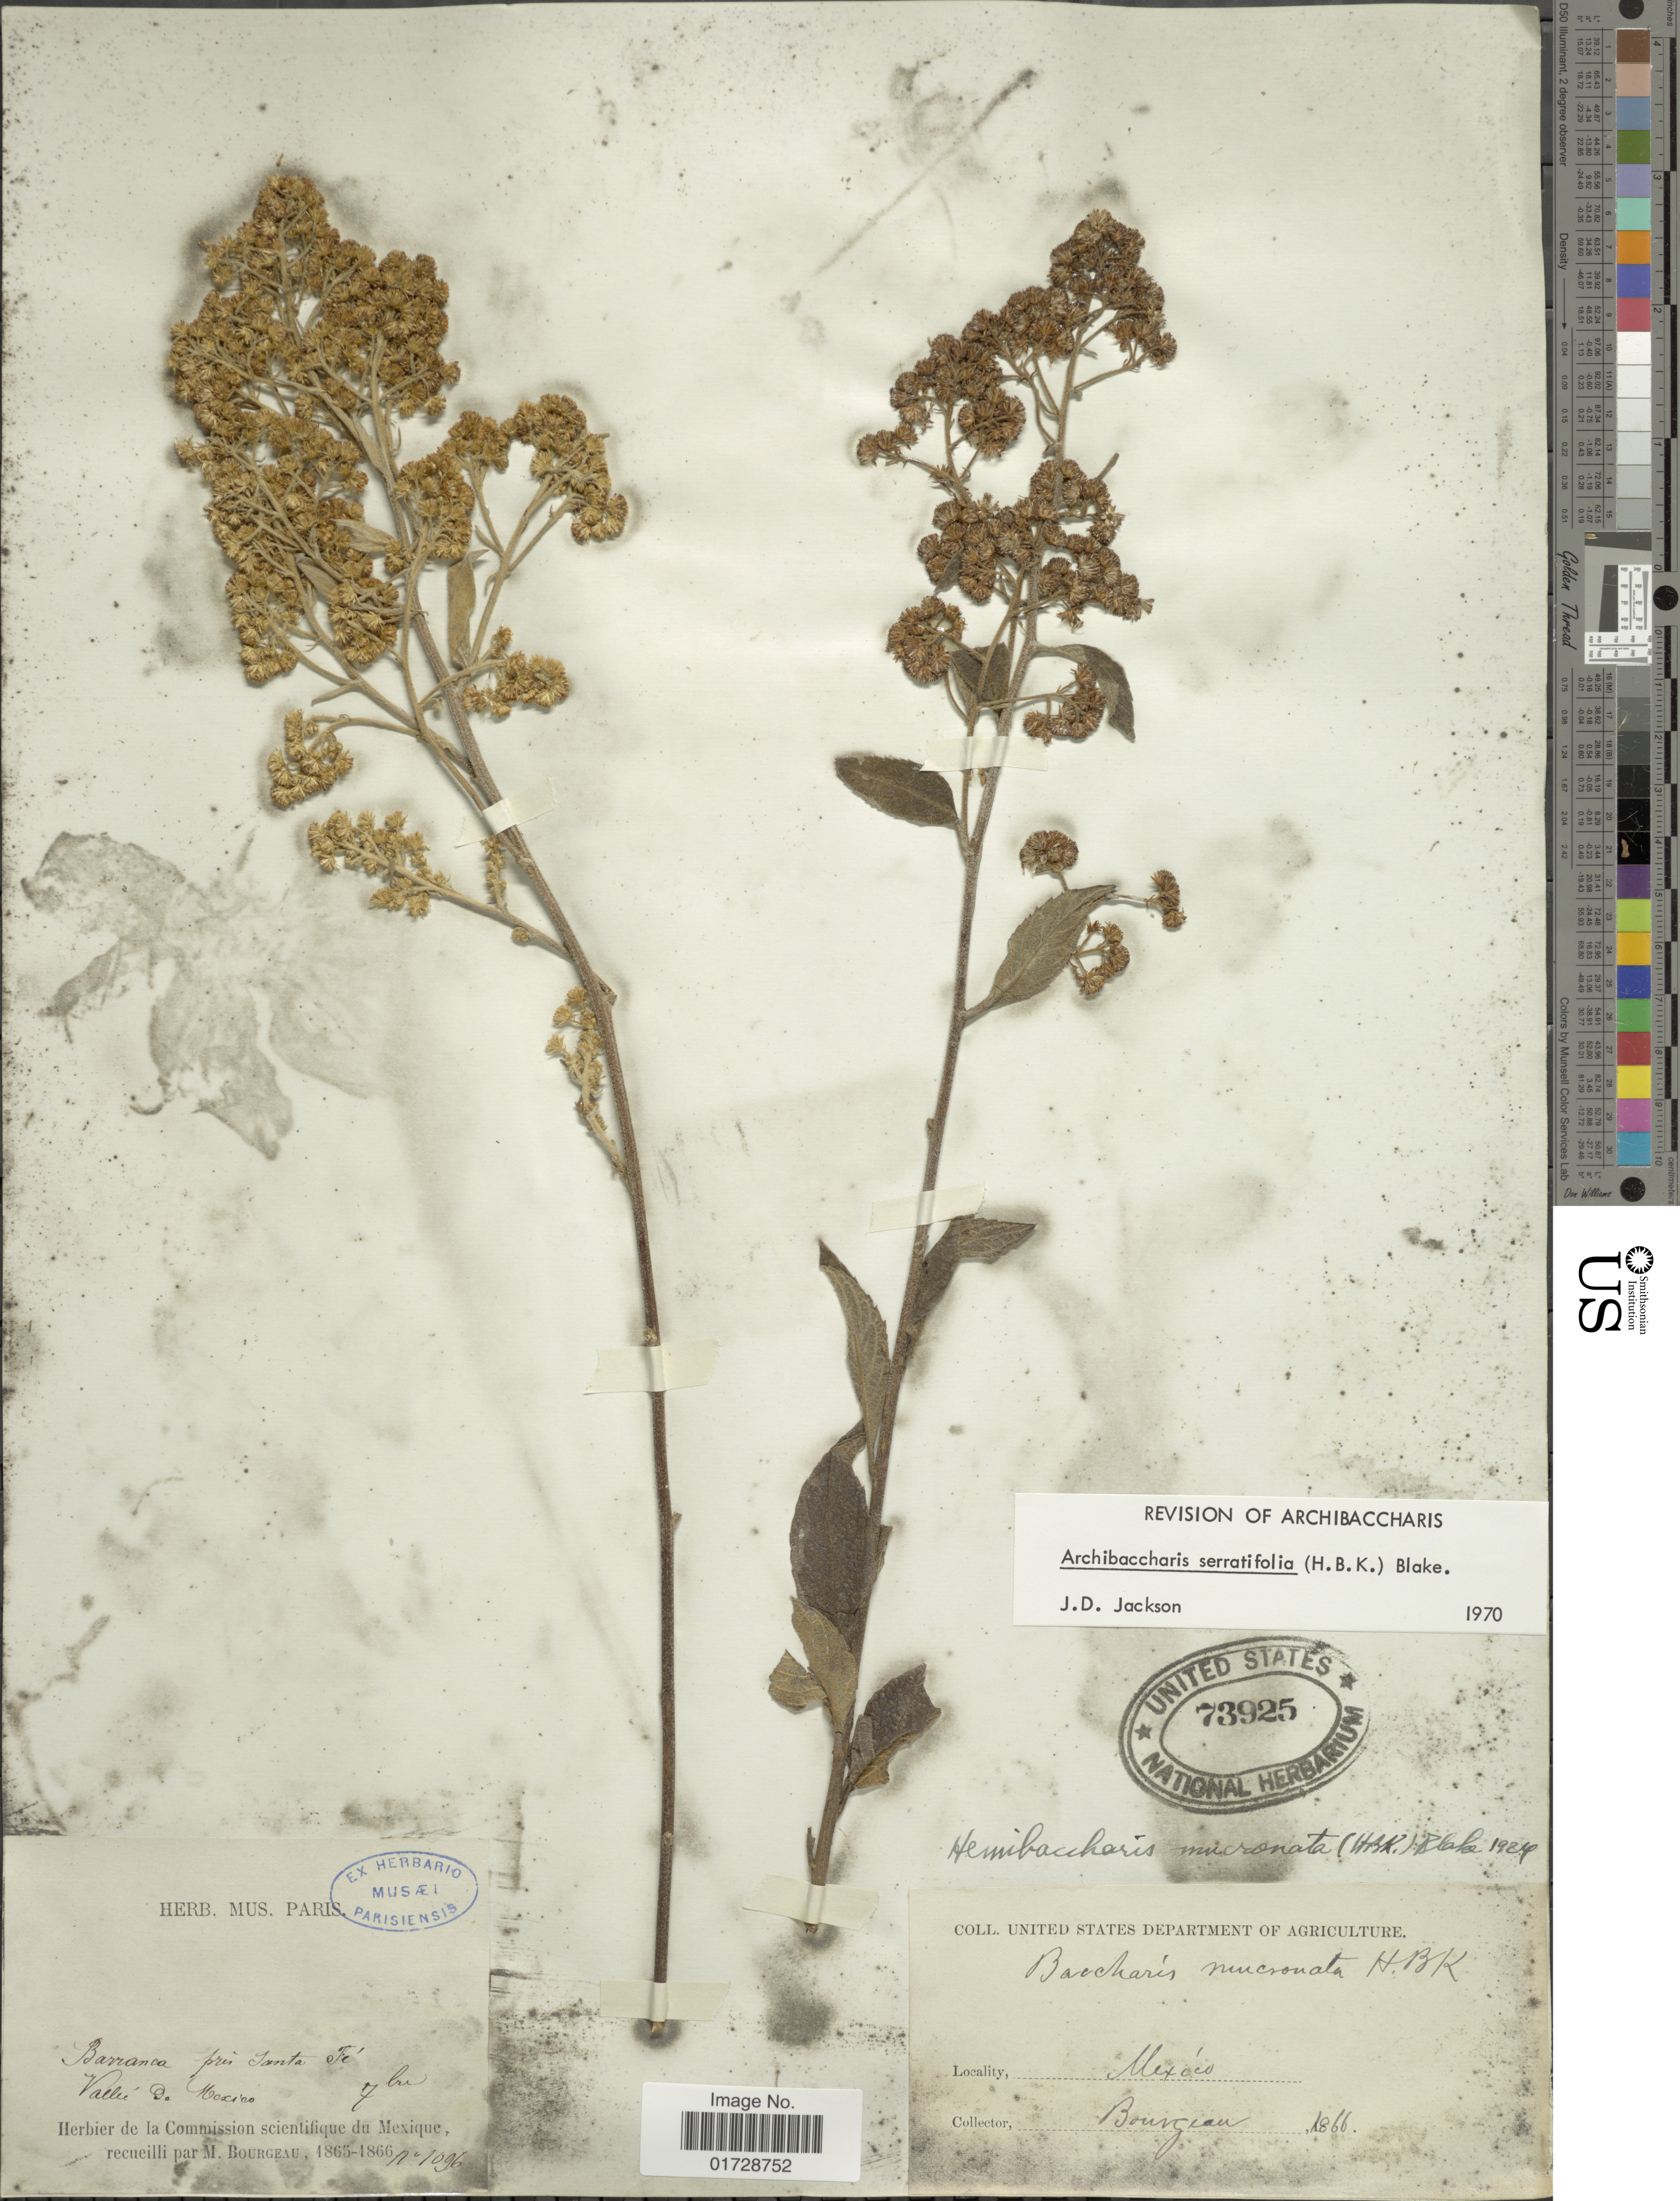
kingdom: Plantae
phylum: Tracheophyta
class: Magnoliopsida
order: Asterales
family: Asteraceae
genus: Archibaccharis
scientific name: Archibaccharis serratifolia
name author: (Kunth) S.F. Blake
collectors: M. Bourgeau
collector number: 1096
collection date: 1865-09/1866-09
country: Mexico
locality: Barranca près Santa Fé, Vallée de Mexico [Barranca near Santa Fe, Valley of Mexico]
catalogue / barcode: US 73925